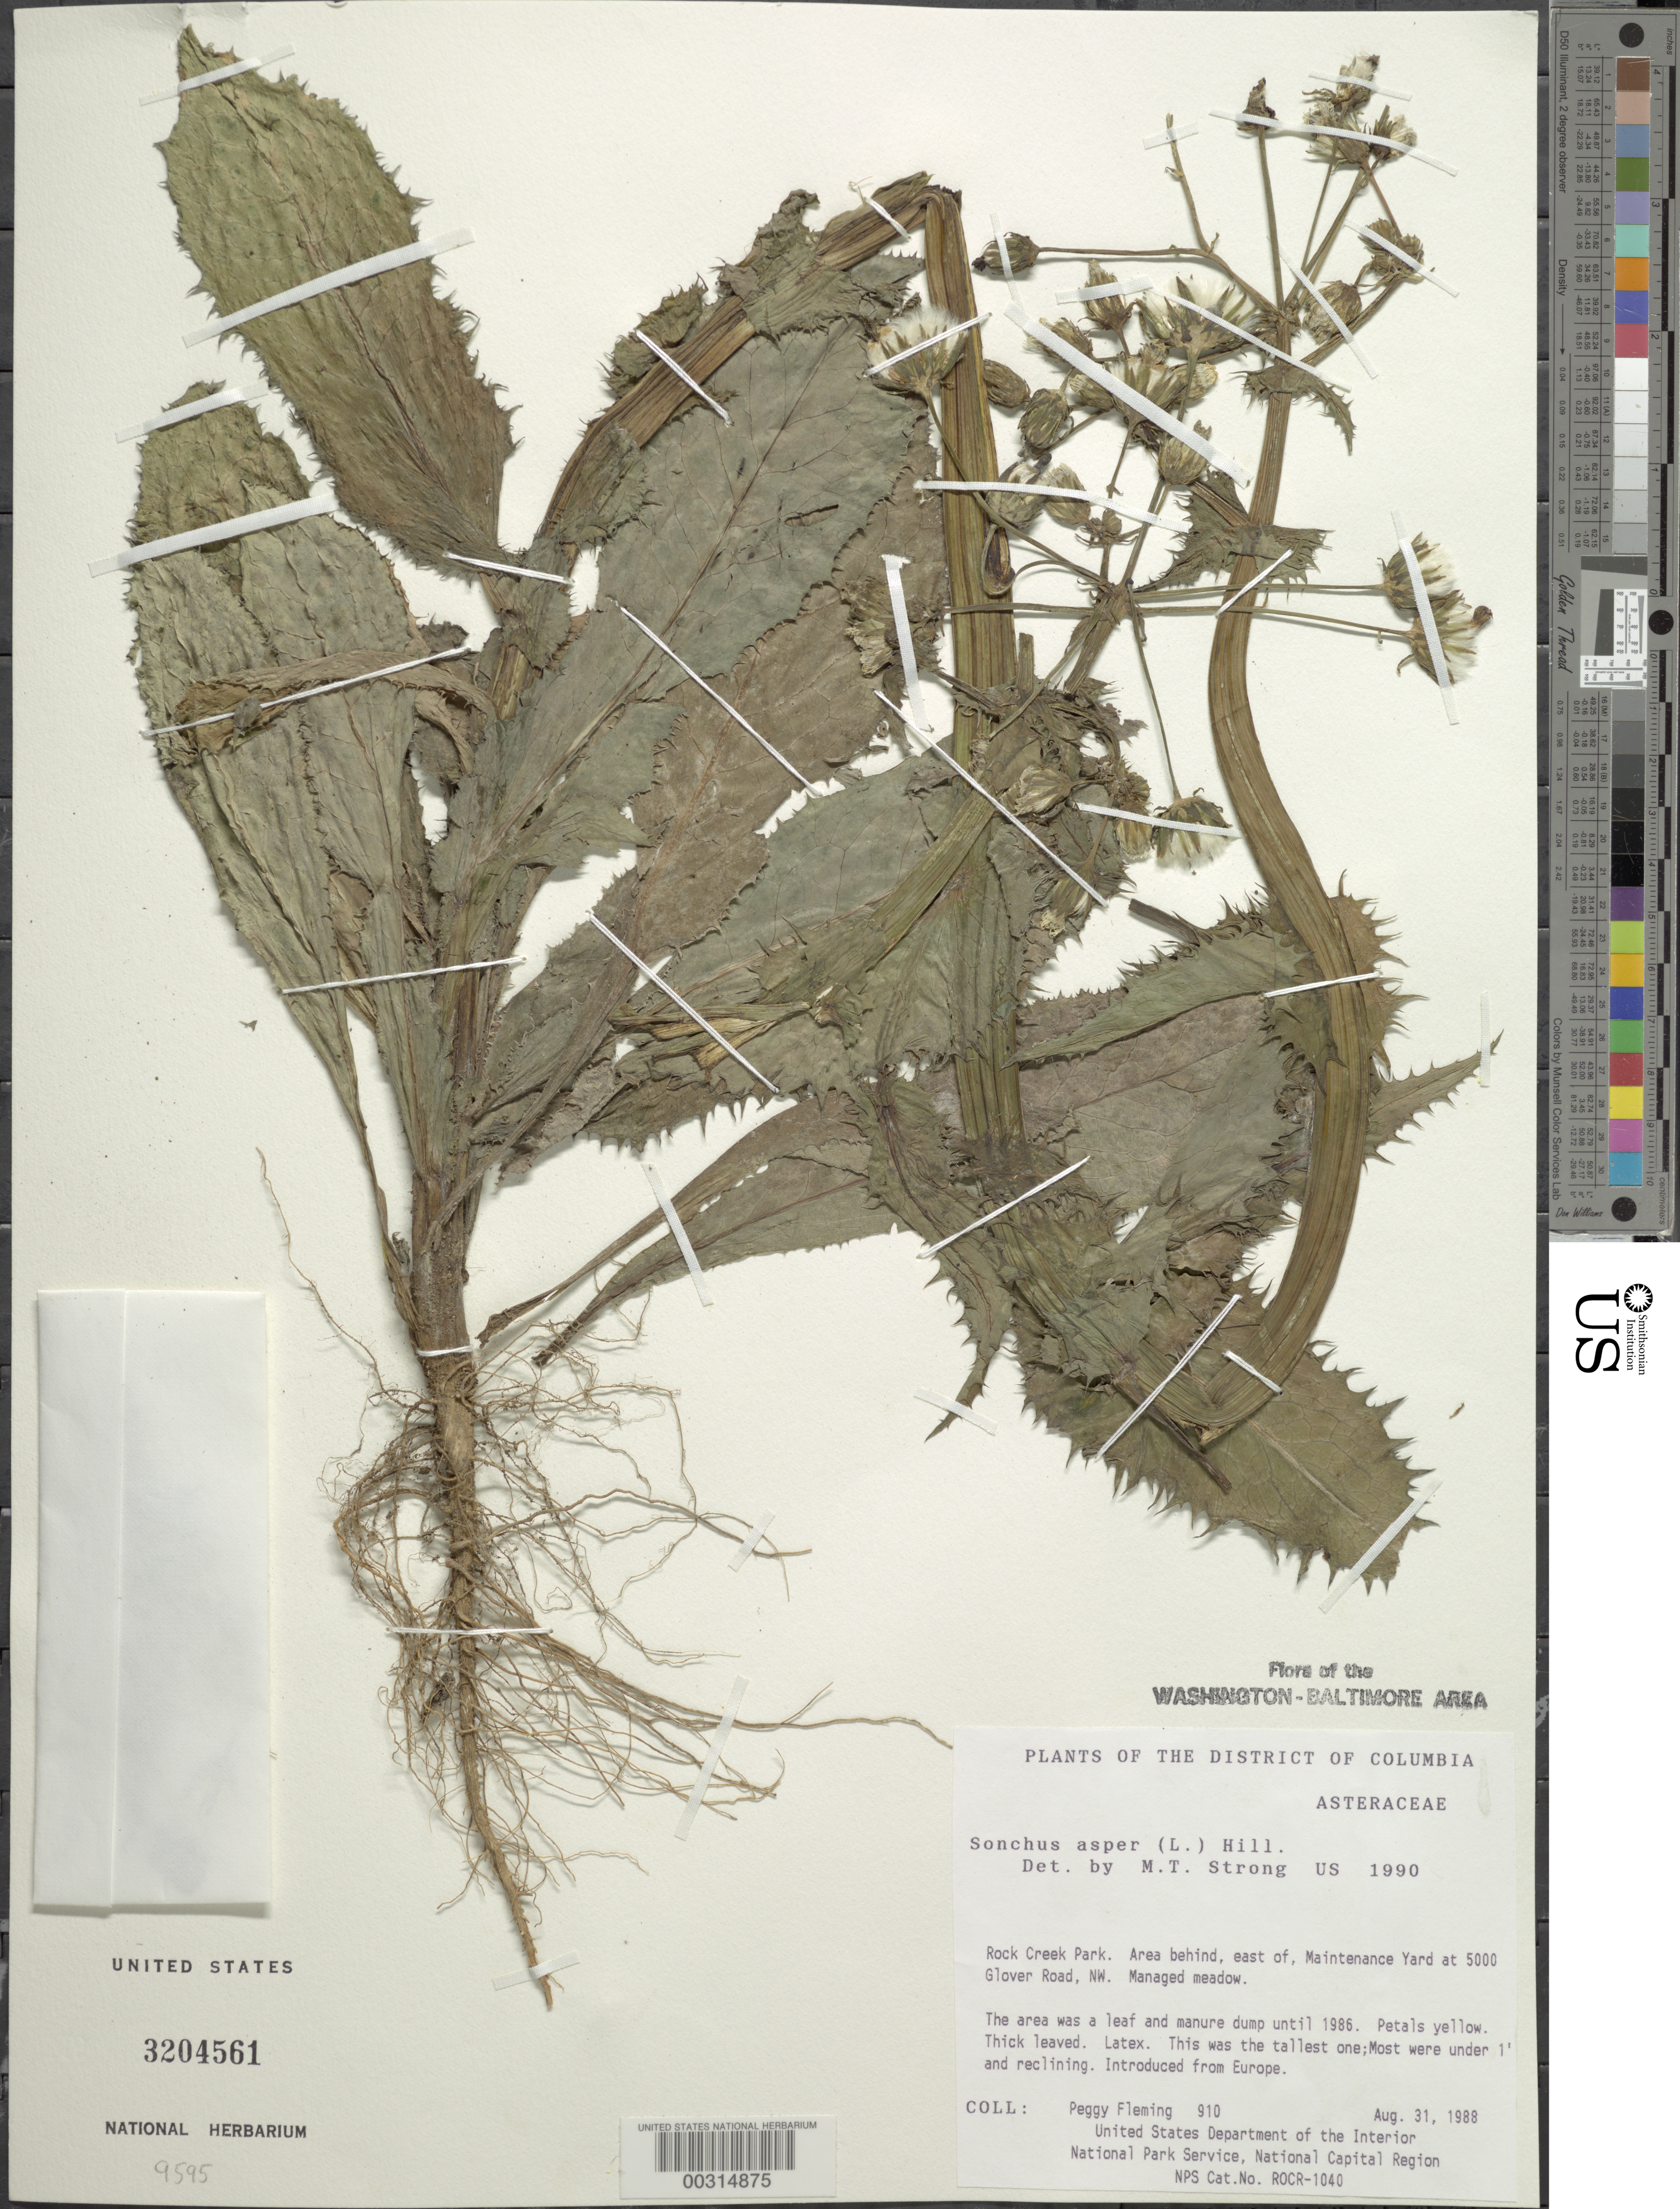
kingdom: Plantae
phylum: Tracheophyta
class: Magnoliopsida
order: Asterales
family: Asteraceae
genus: Sonchus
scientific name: Sonchus asper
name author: (L.) Hill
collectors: P. Fleming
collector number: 910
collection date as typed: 31 Aug 1988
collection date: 1988-08-31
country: United States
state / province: District of Columbia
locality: Rock Creek Park, E of maintenance yard at 5000 Glover Road, NW Rock Creek Park & vicinity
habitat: Managed meadow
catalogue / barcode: US 3204561